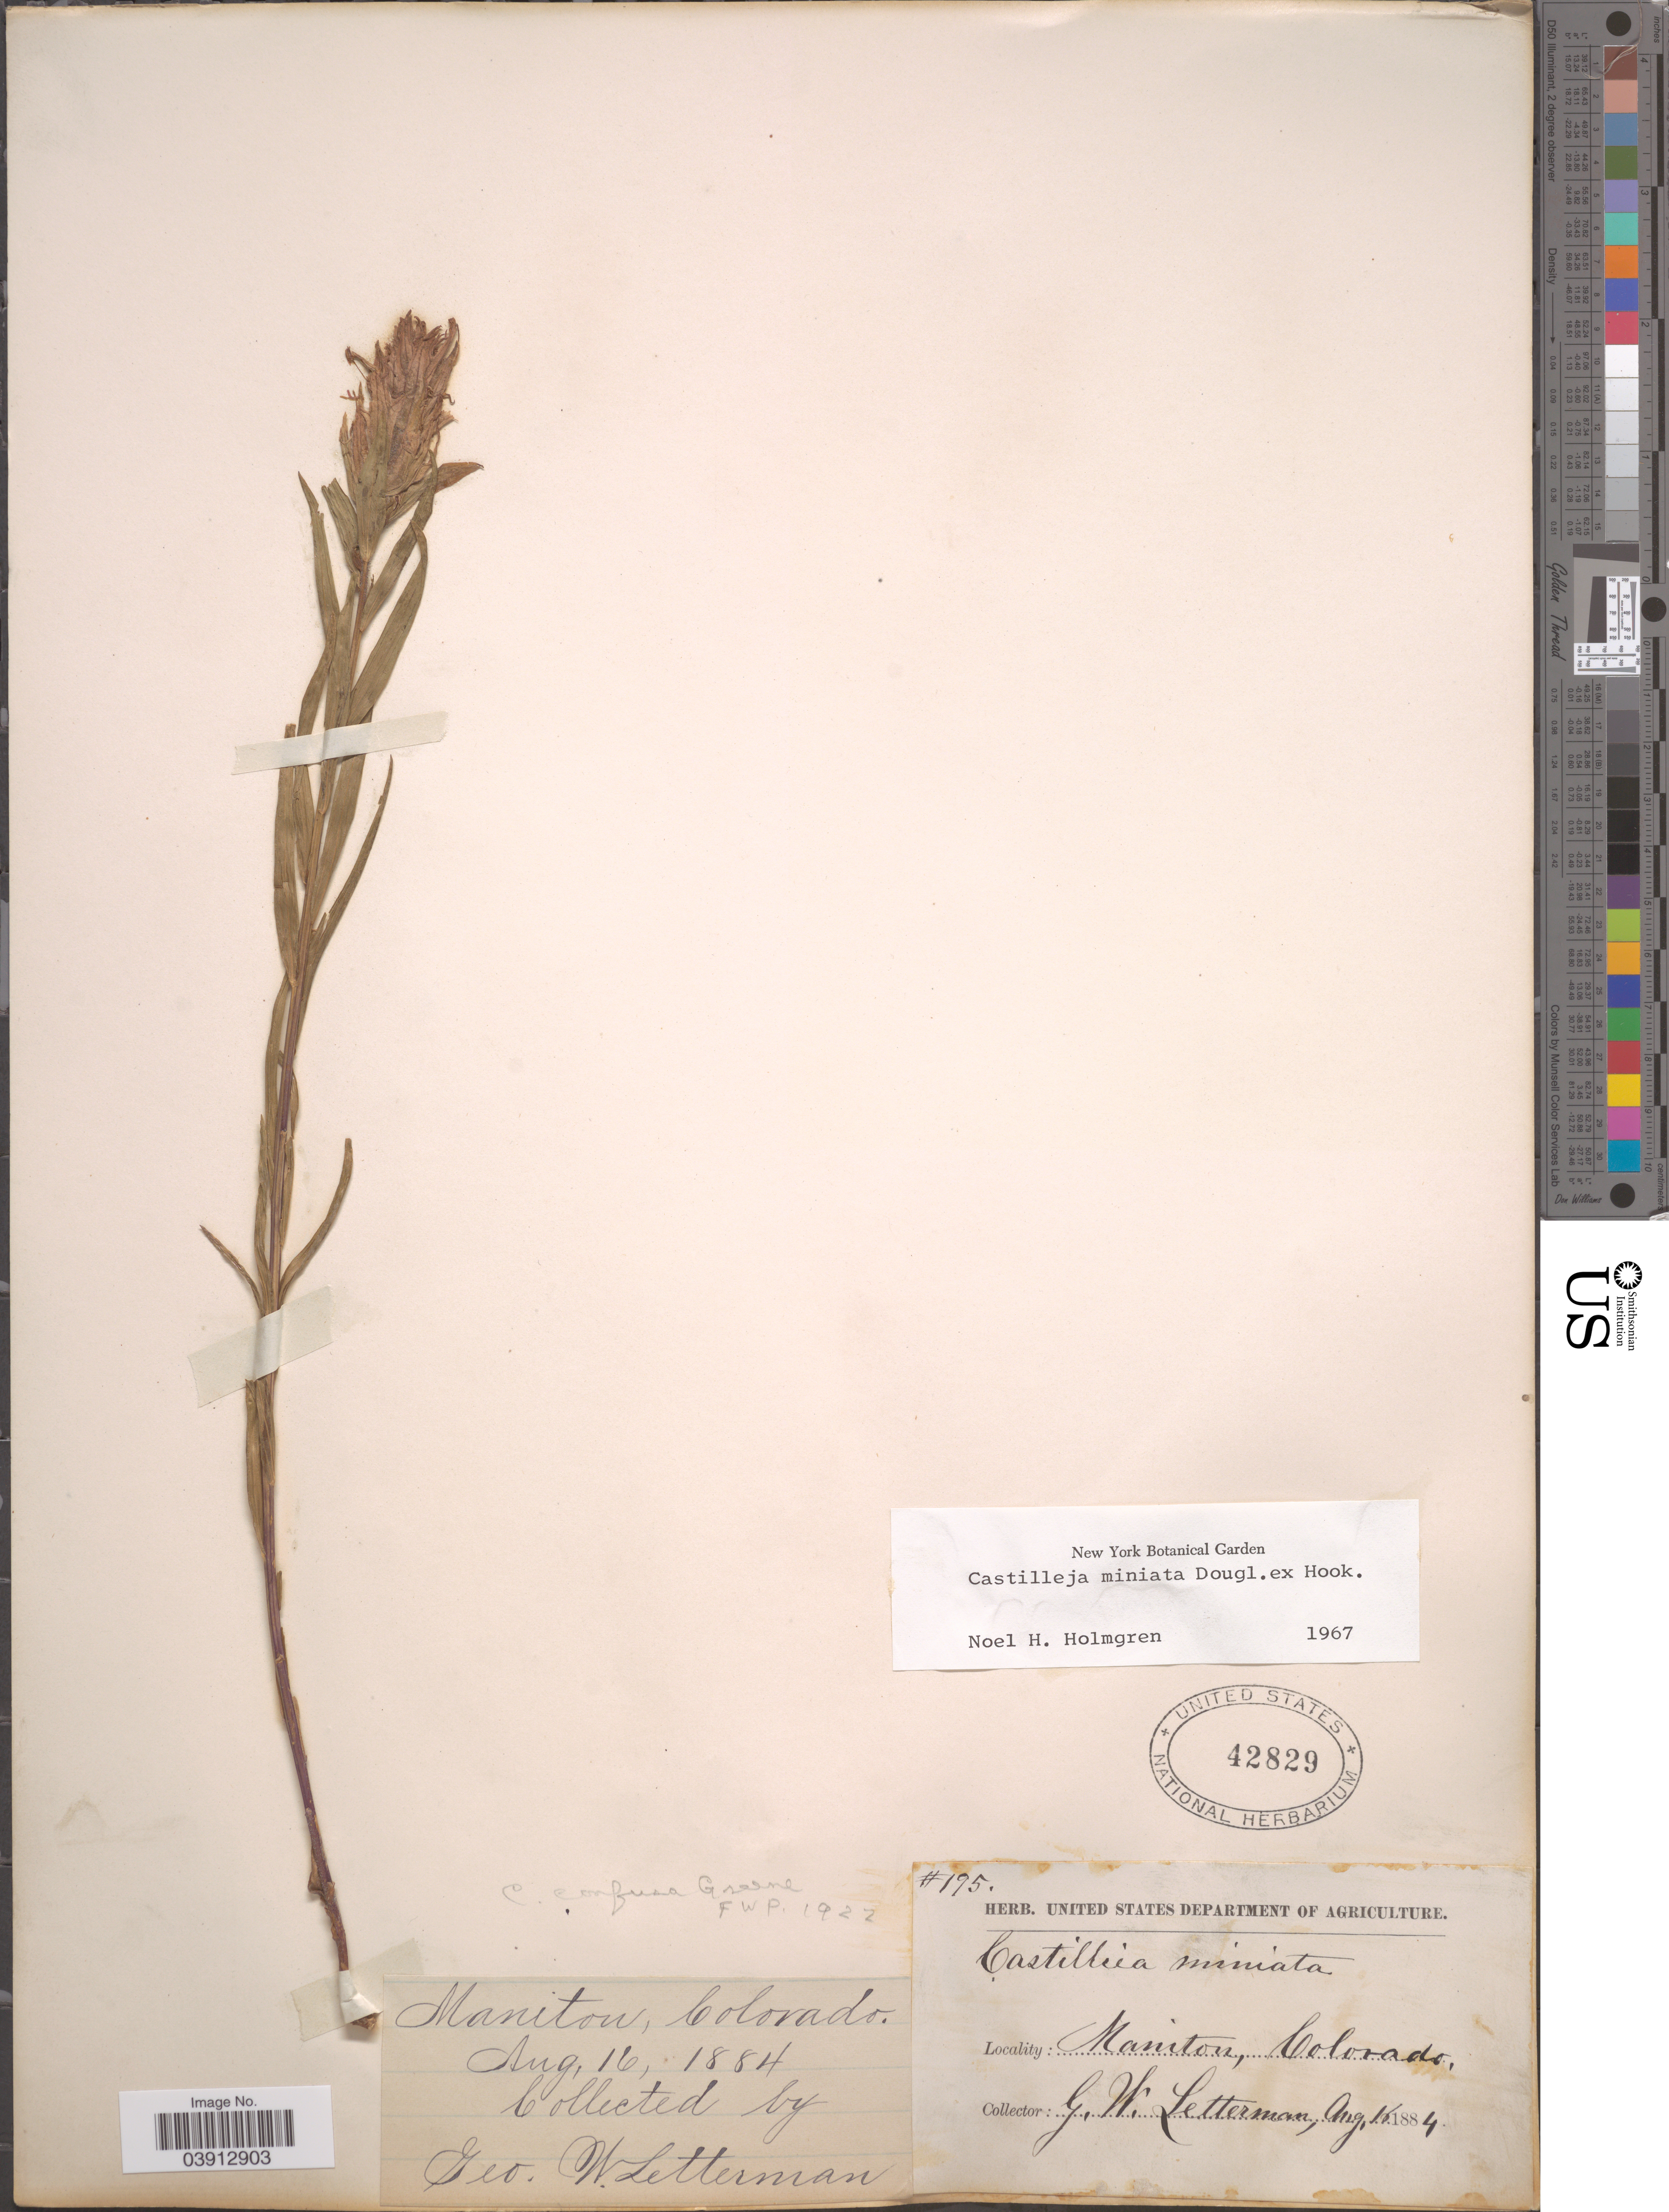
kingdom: Plantae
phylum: Tracheophyta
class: Magnoliopsida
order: Lamiales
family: Orobanchaceae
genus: Castilleja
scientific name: Castilleja miniata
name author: Douglas ex Hook.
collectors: G. W. Letterman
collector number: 195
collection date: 1884-08-16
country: United States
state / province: Colorado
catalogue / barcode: US 42829